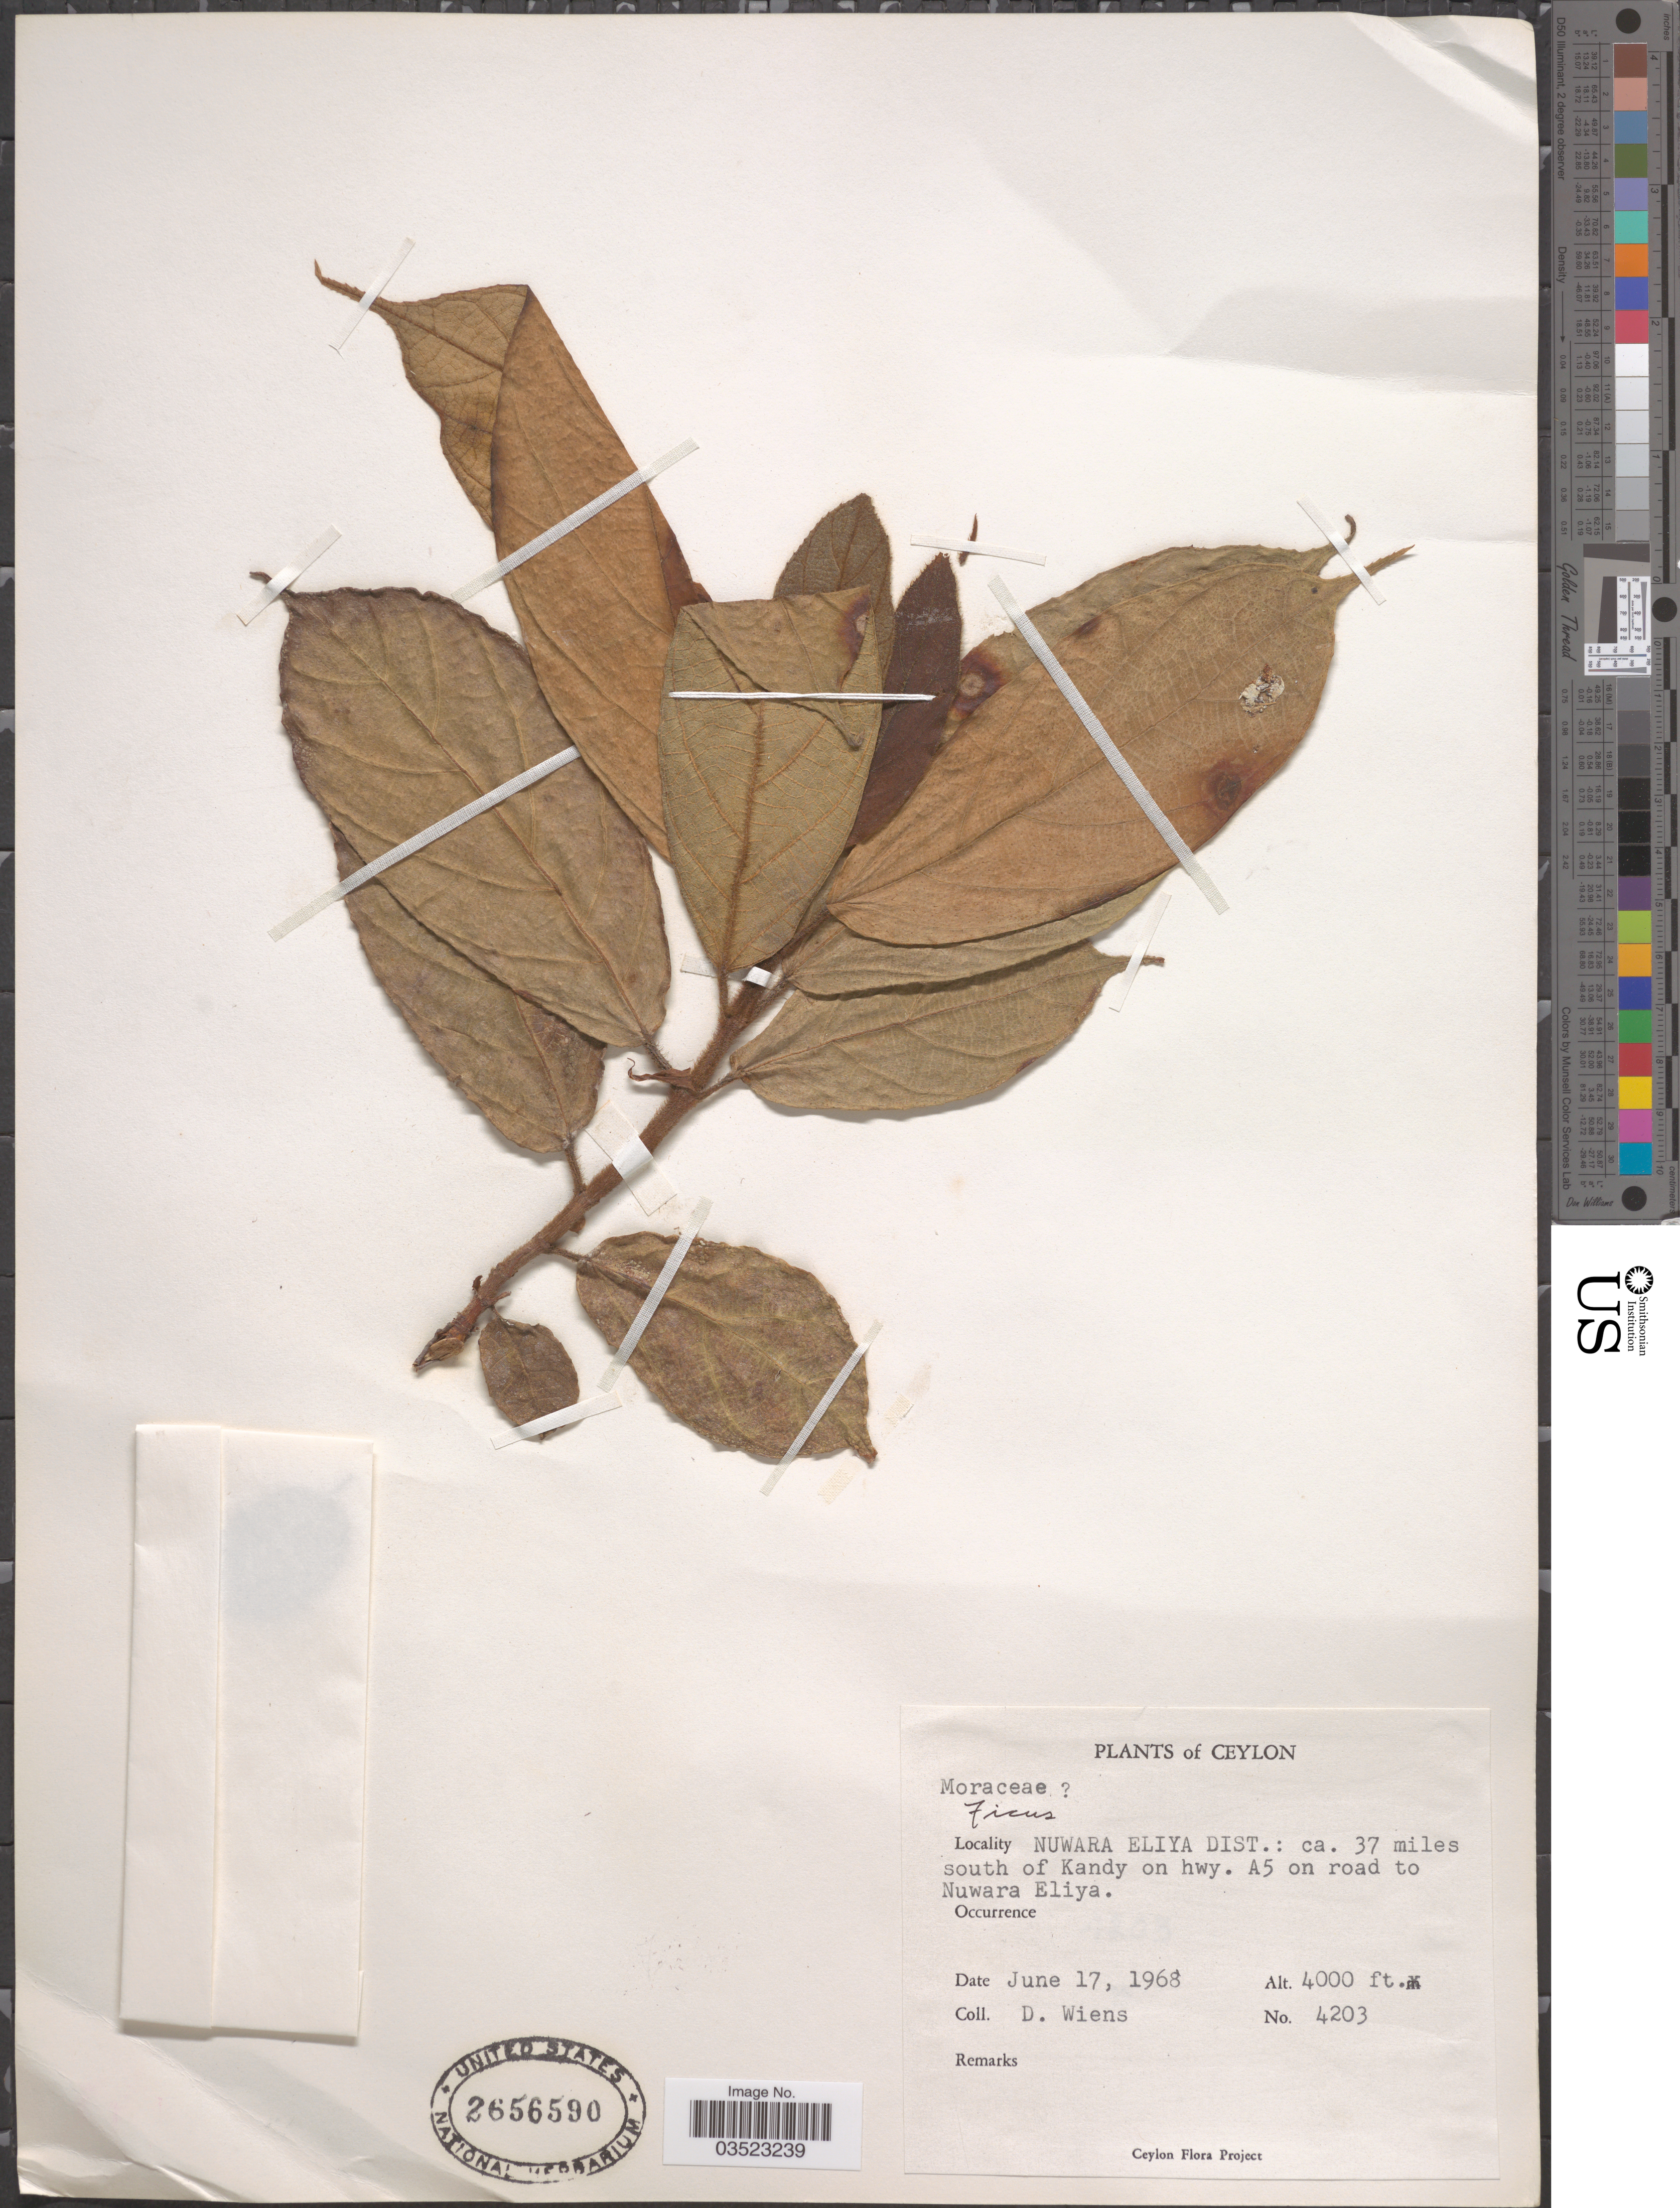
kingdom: Plantae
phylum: Tracheophyta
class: Magnoliopsida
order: Rosales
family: Moraceae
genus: Ficus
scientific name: Ficus sp.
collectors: D. Wiens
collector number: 4203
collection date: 1968-06-17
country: Sri Lanka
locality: Ceylon. Nuwara Eliya Dist.: ca. 37 miles south of Kandy on hwy. A5 on road to Nuwara Eliya.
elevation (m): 1219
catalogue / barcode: US 2656590